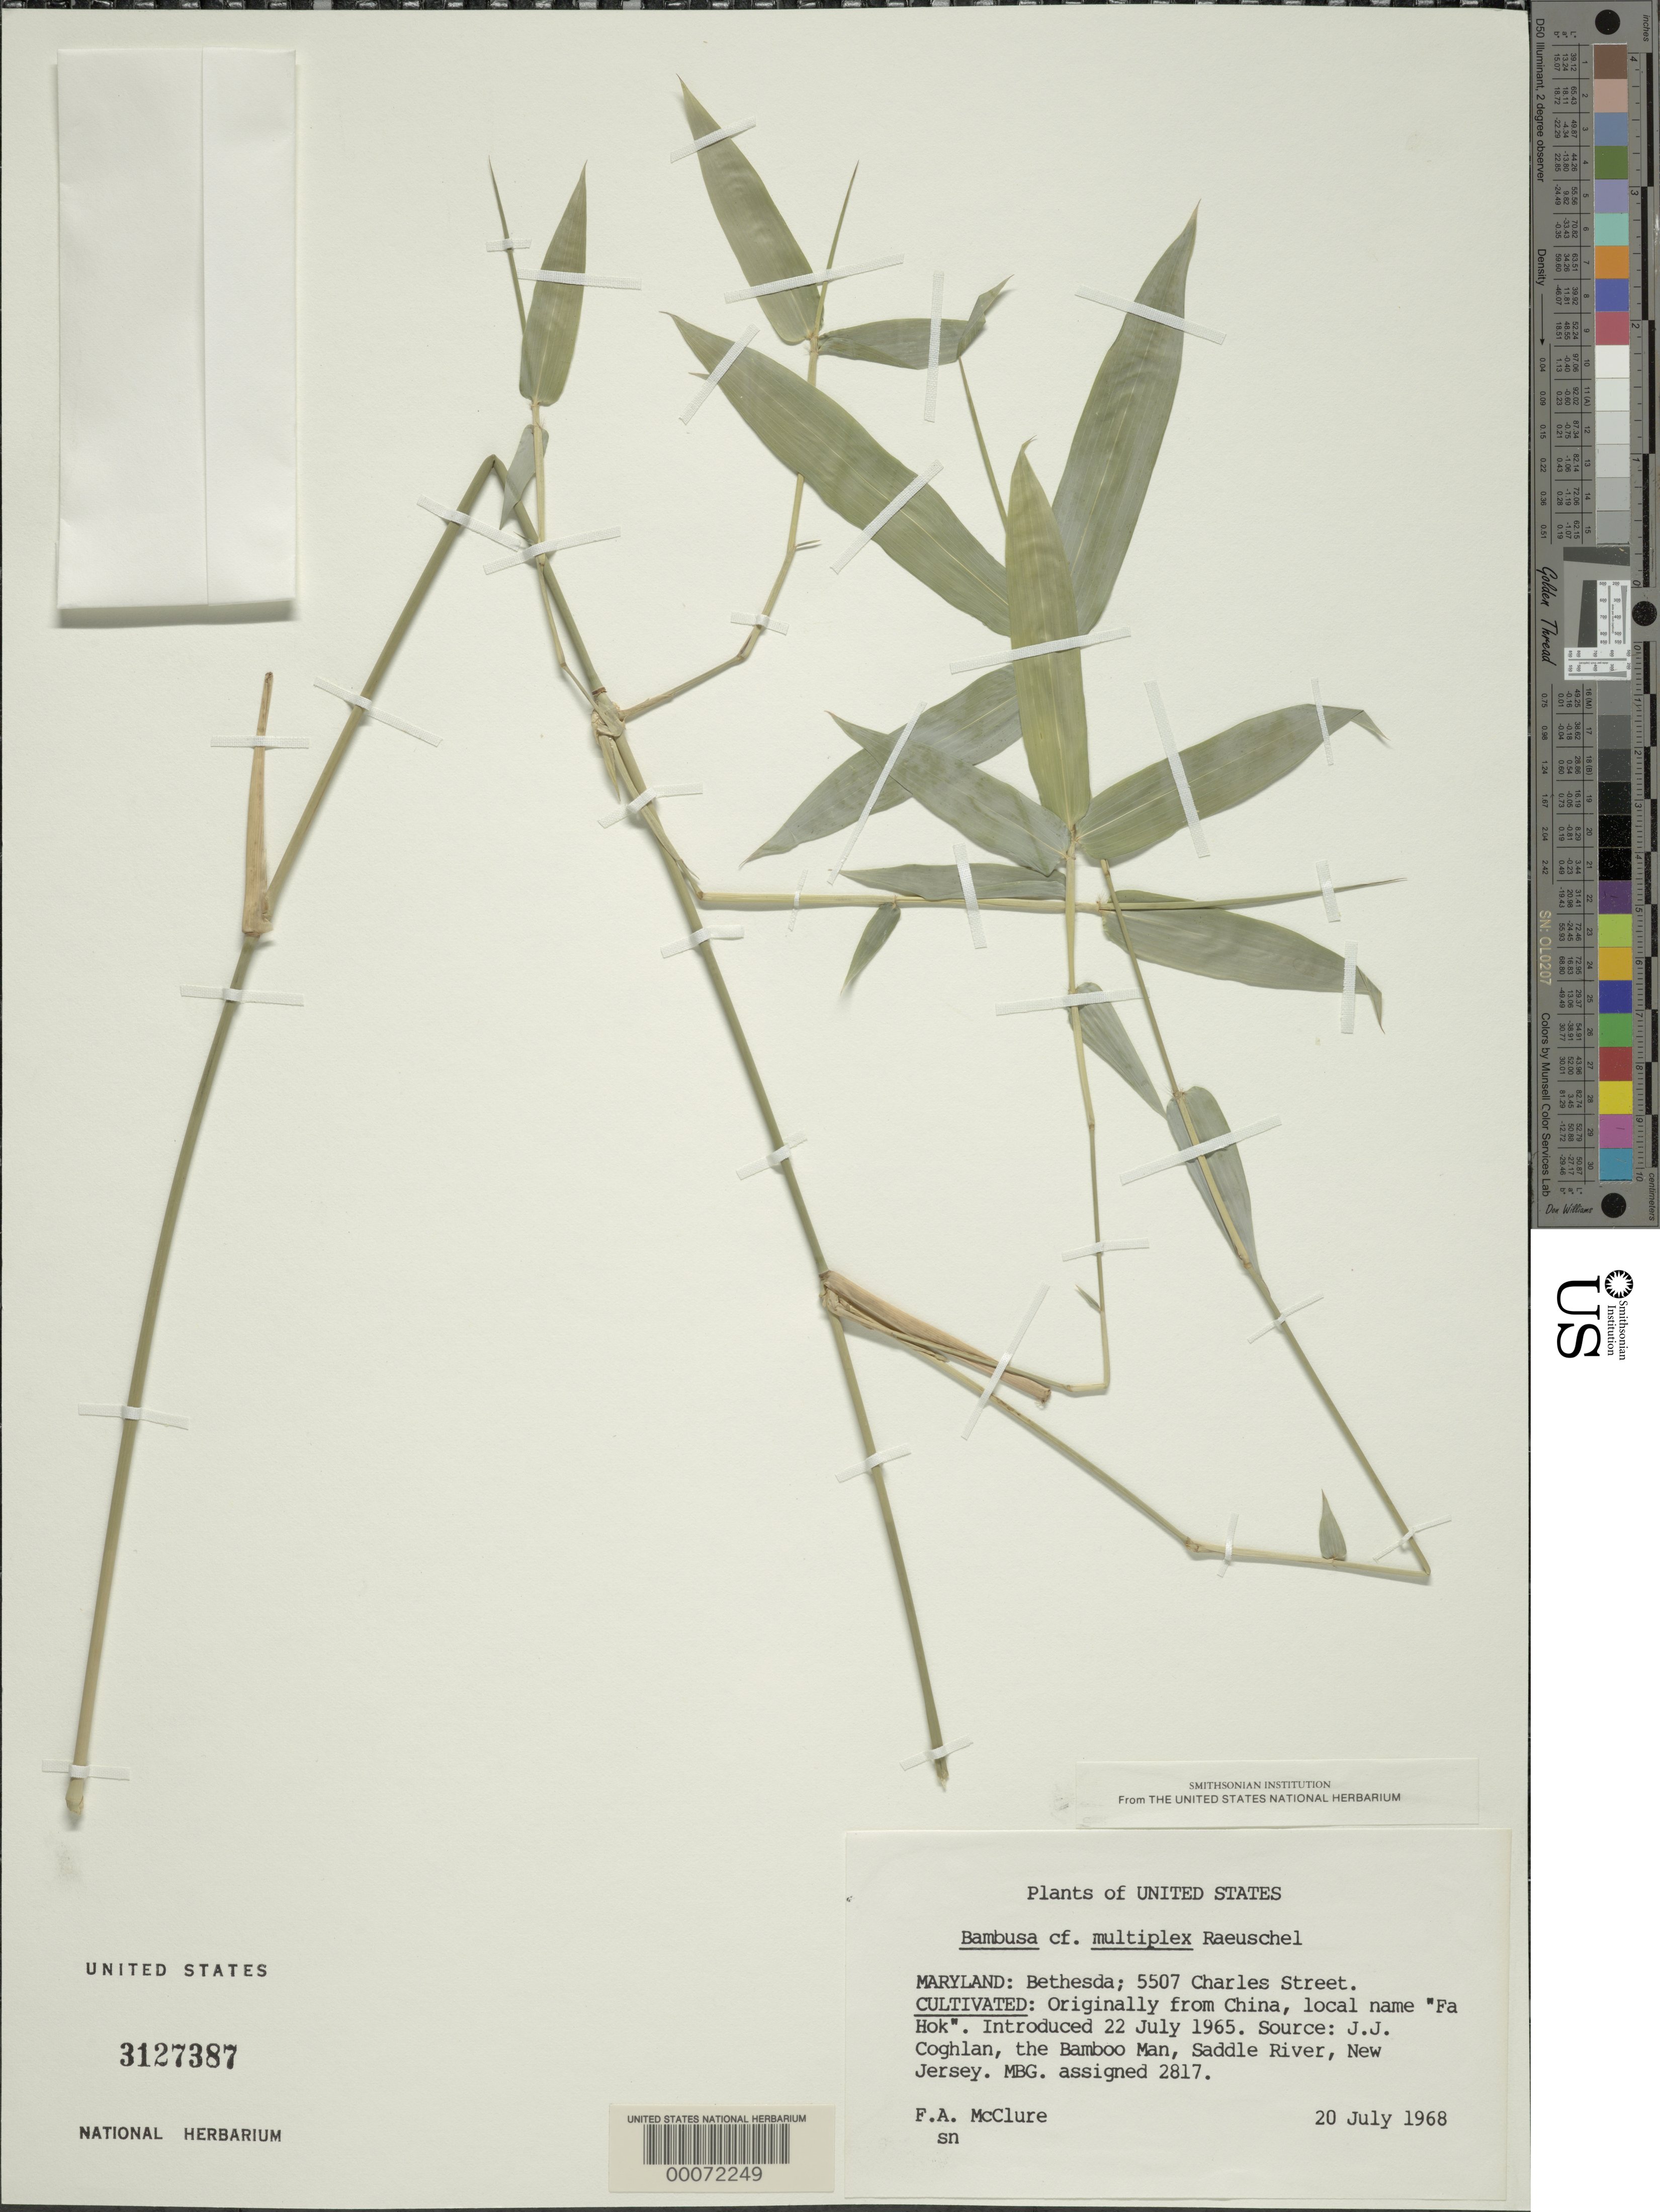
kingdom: Plantae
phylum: Tracheophyta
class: Liliopsida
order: Poales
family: Poaceae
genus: Bambusa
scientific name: Bambusa multiplex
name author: (Lour.) Raeusch. ex Schult. & Schult. f.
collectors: F. A. McClure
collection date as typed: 20 Jul 1968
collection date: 1968-07-20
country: United States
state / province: Maryland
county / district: Montgomery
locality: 5507 Charles Street, Bethesda (McClure's garden)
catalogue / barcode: US 3127387